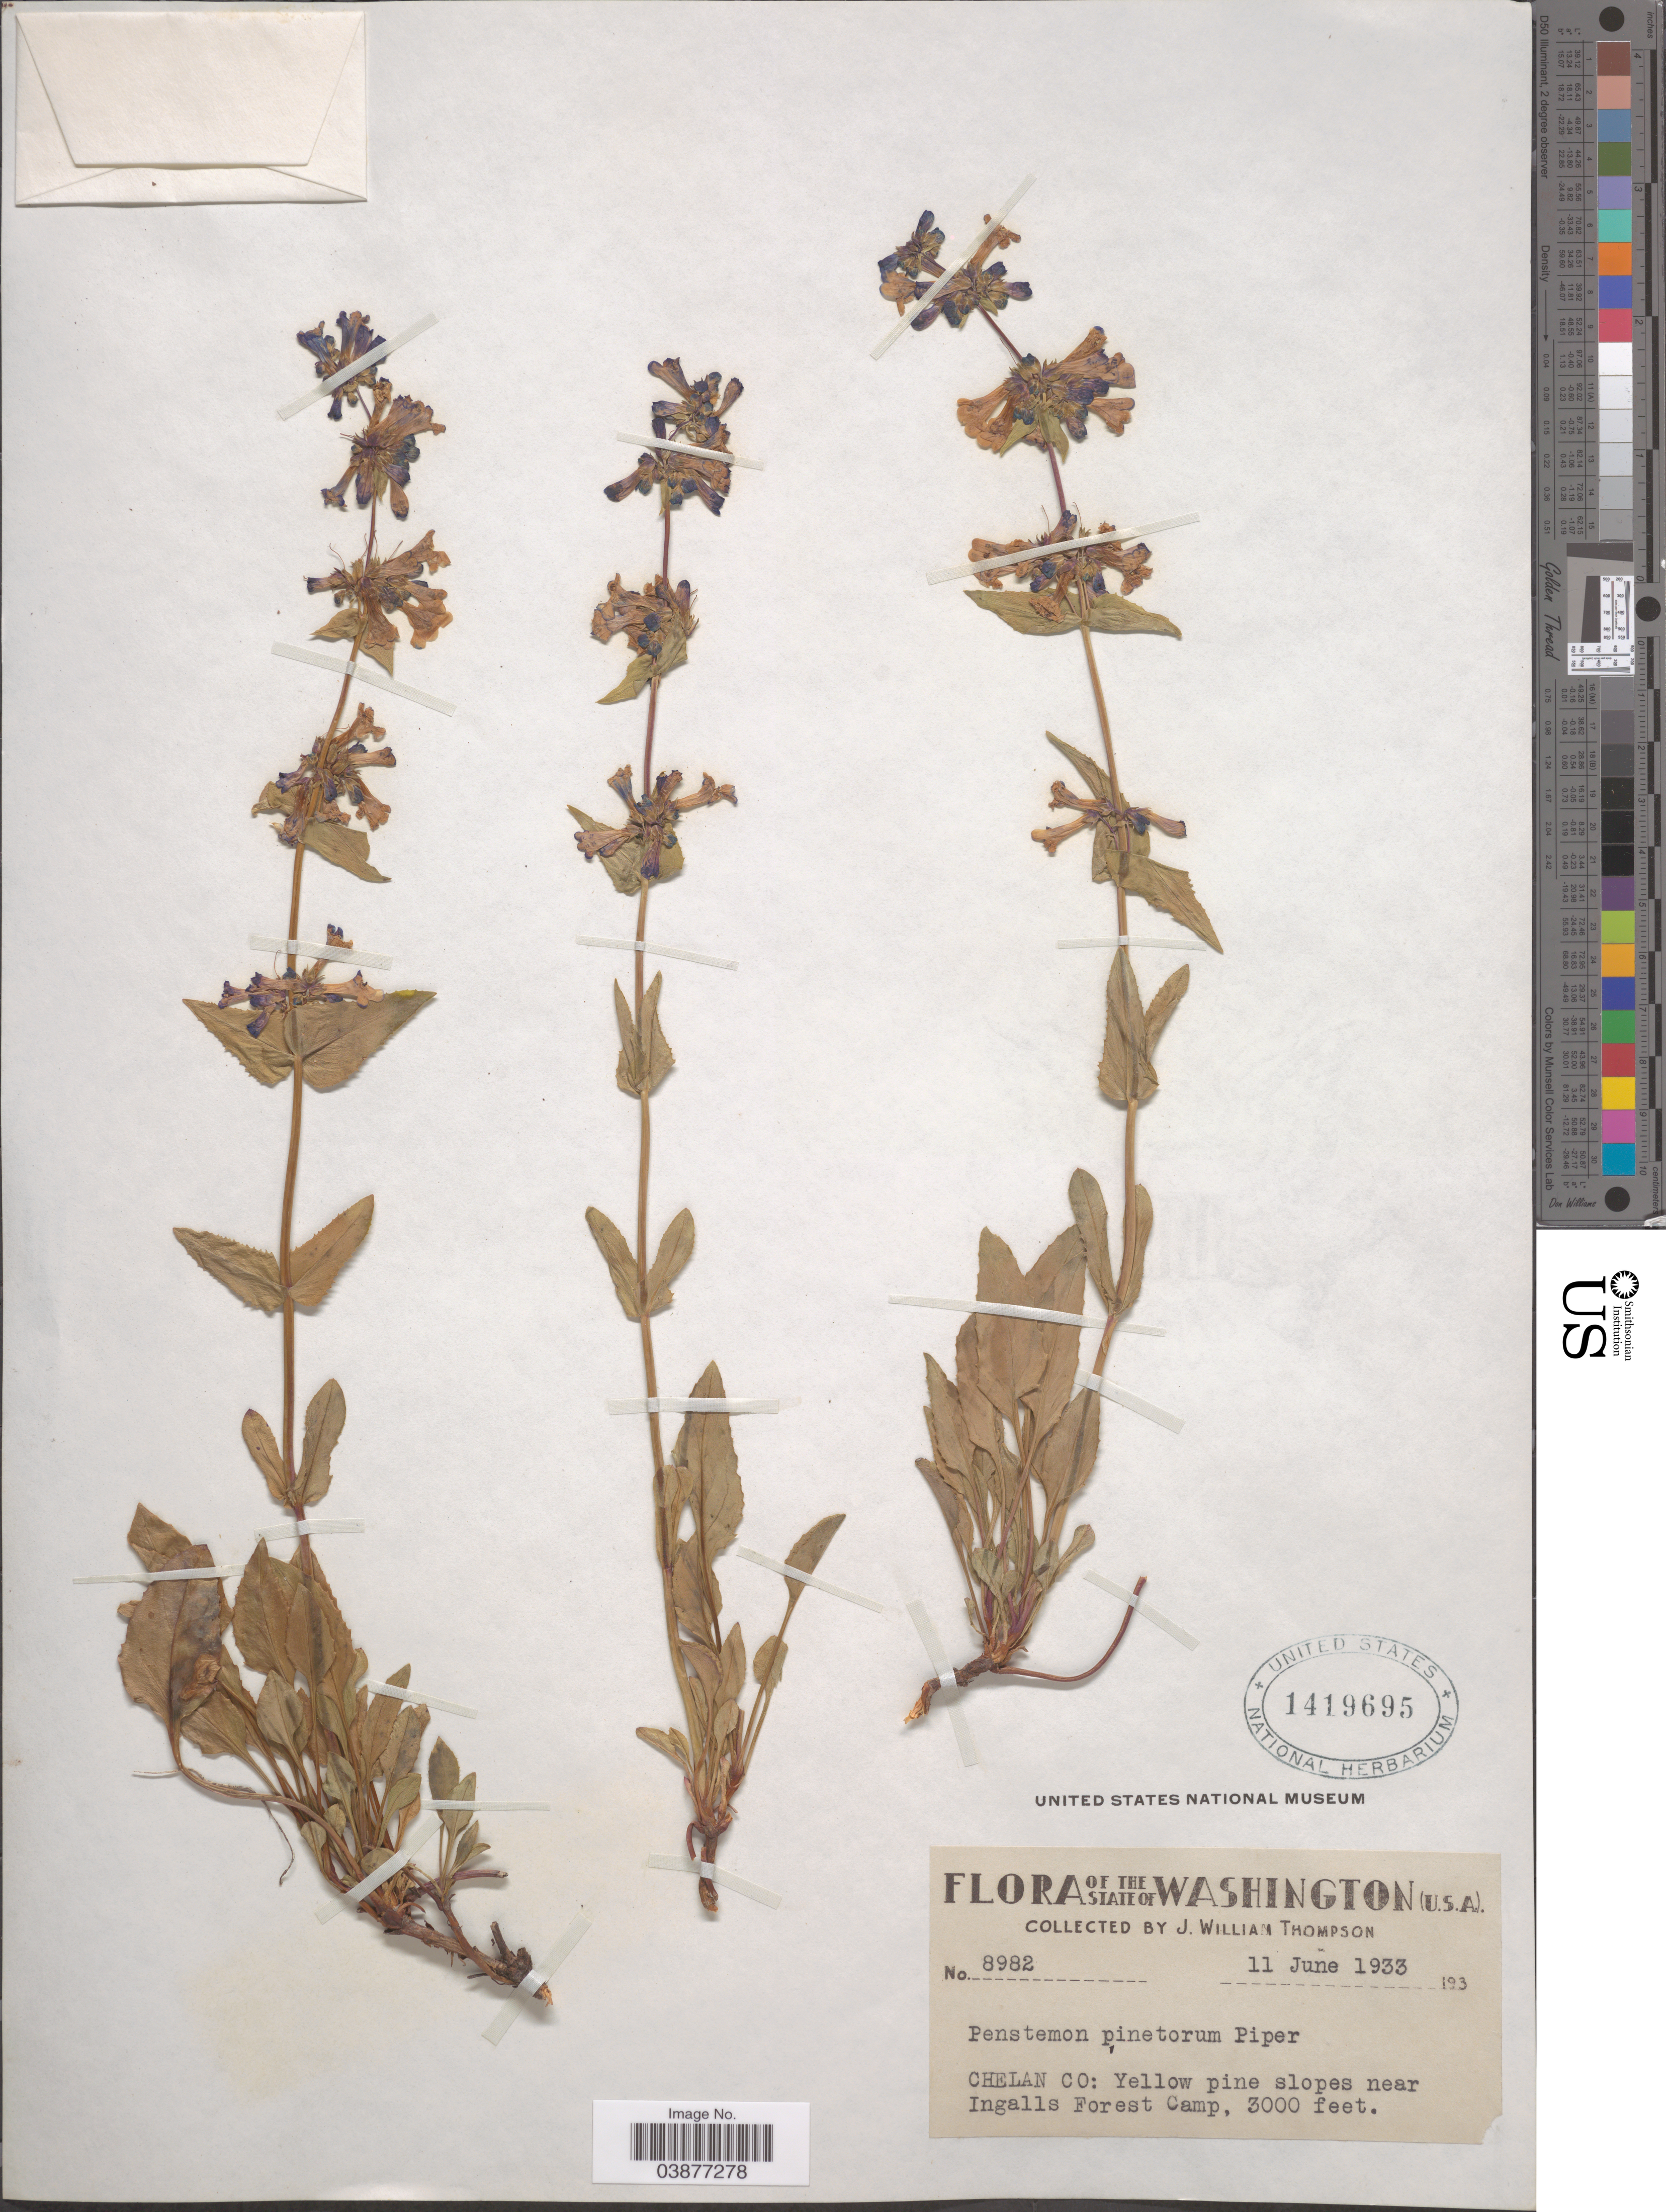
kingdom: Plantae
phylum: Tracheophyta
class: Magnoliopsida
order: Lamiales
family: Plantaginaceae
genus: Penstemon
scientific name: Penstemon pinetorum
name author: Piper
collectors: J. W. Thompson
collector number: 8982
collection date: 1933-06-11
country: United States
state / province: Washington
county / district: Chelan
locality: Chelan Co: Yellow pine slopes near Ingalls Forest Camp.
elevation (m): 914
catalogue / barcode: US 1419695